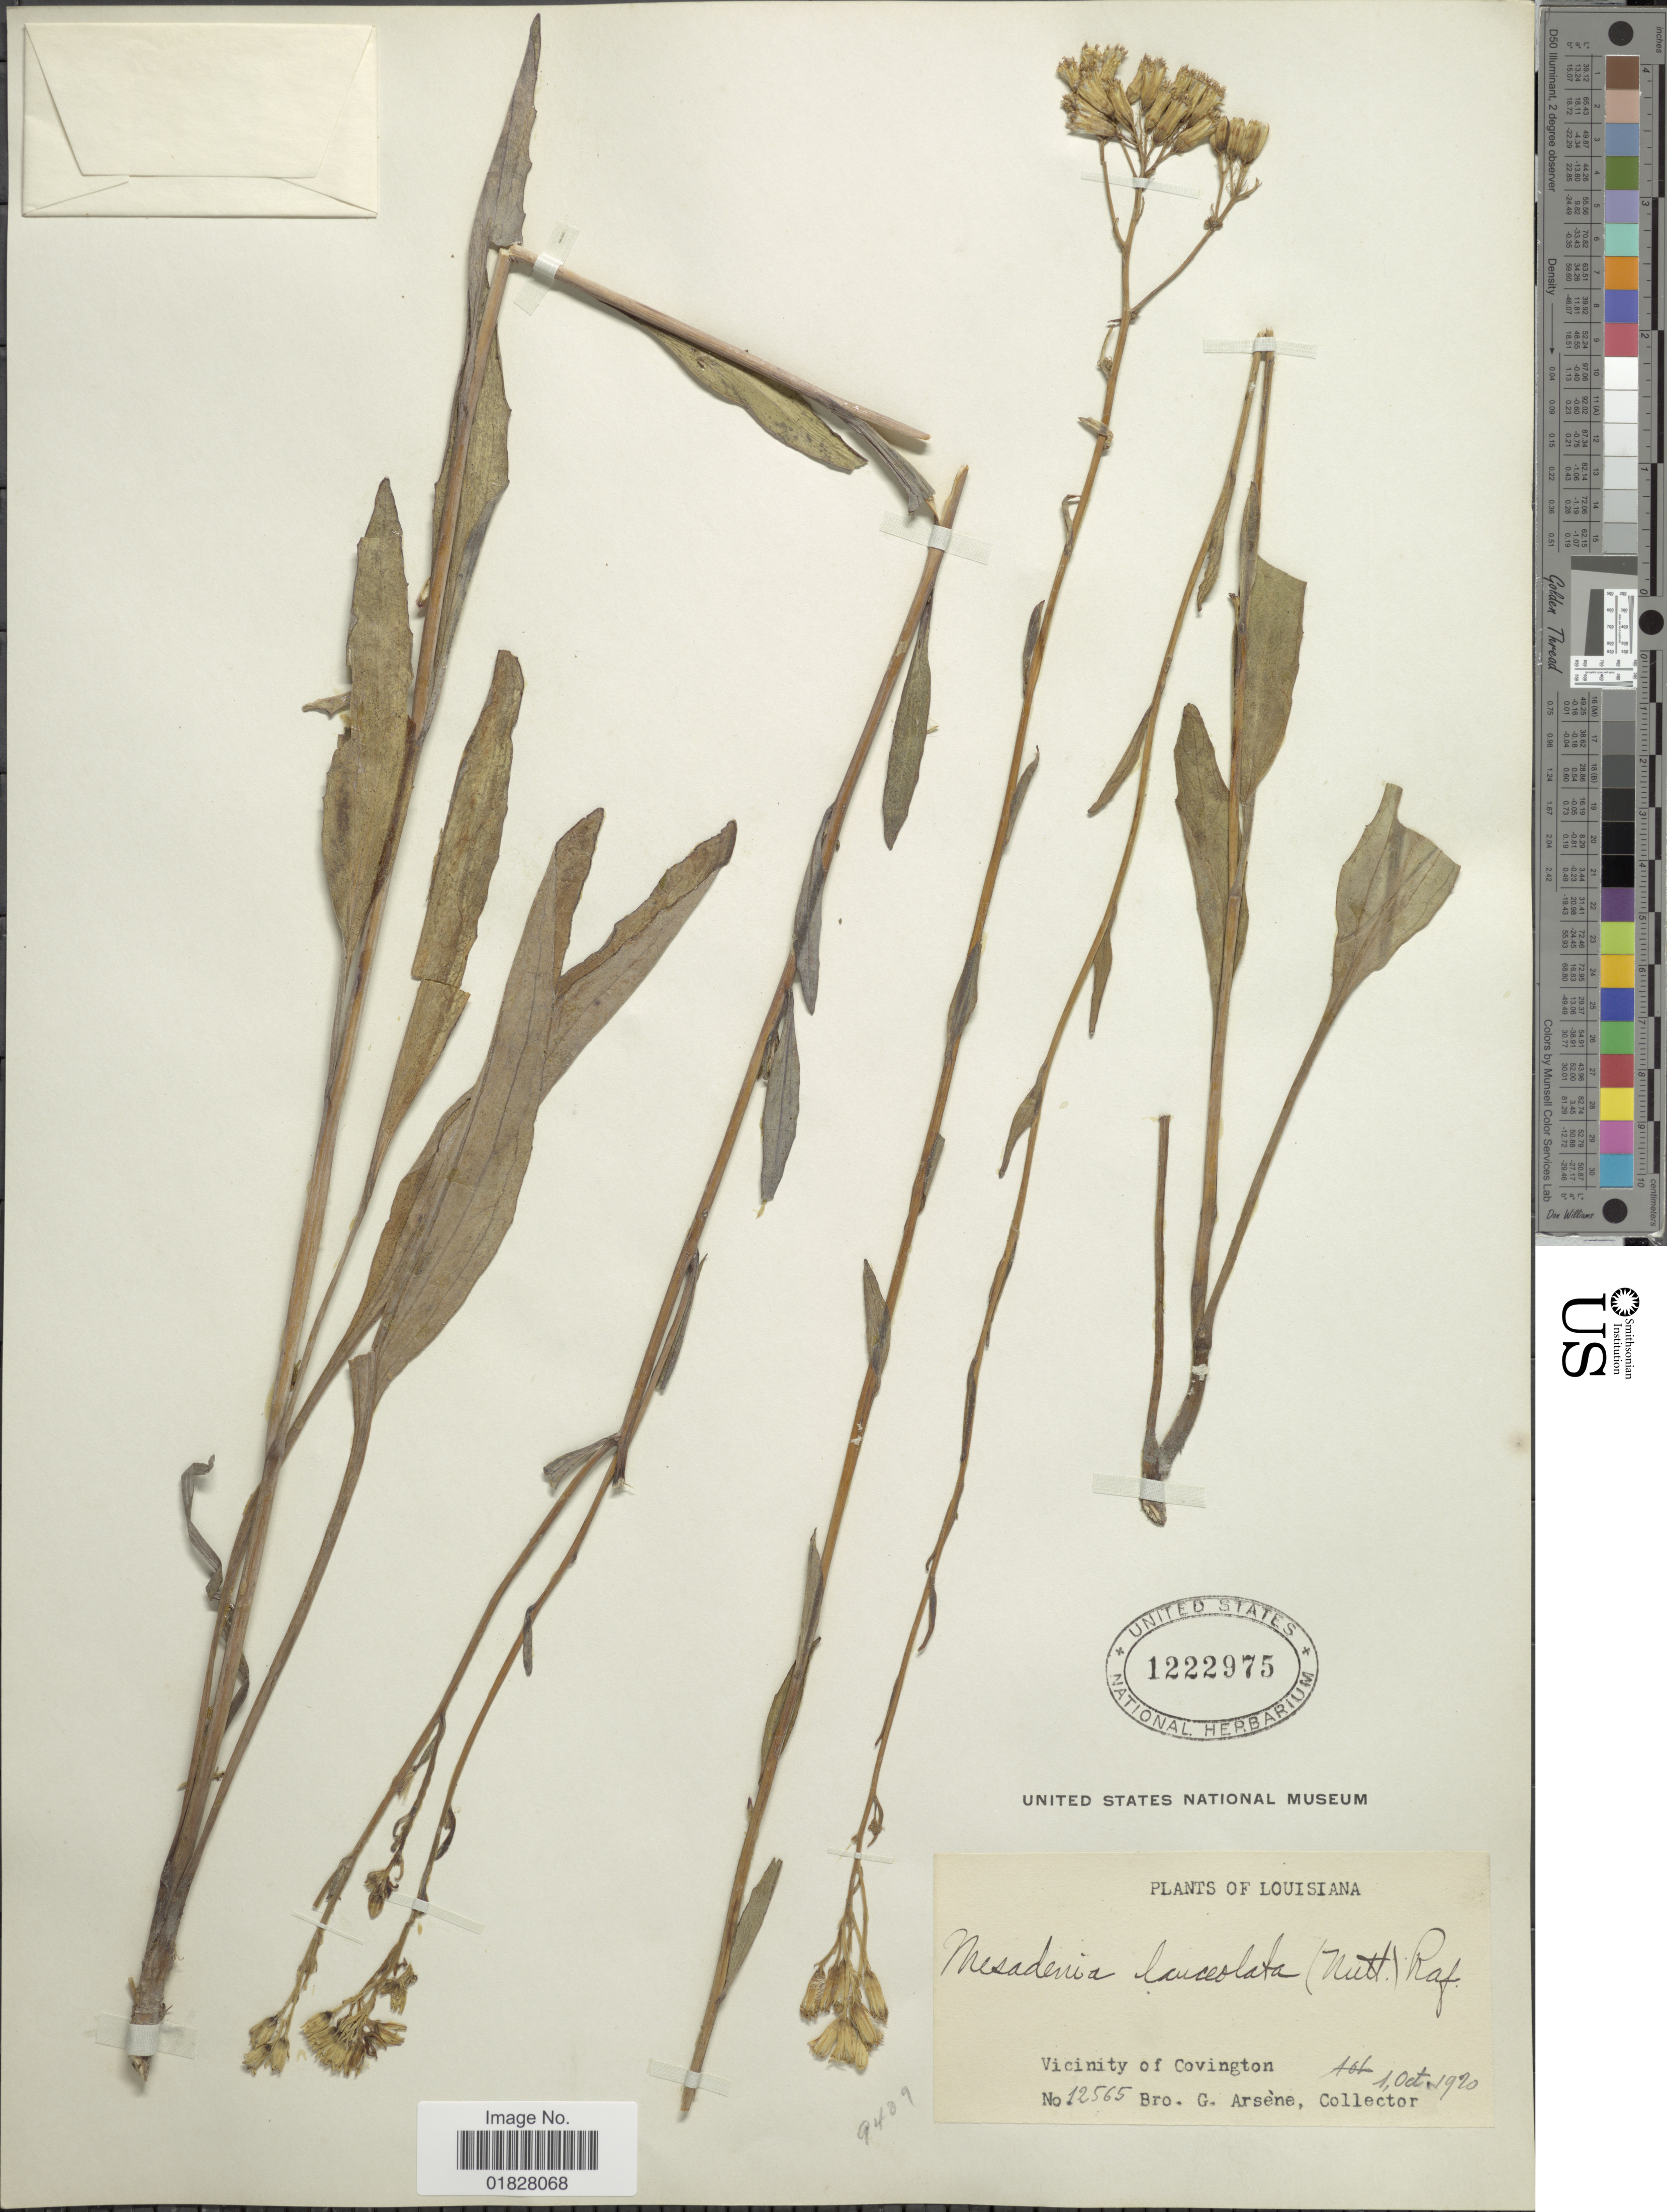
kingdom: Plantae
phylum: Tracheophyta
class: Magnoliopsida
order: Asterales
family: Asteraceae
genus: Arnoglossum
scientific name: Arnoglossum ovatum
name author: (Walter) H. Rob.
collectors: Bro. G. Arsène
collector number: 12565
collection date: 1920-10-01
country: United States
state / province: Louisiana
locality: Vicinity of Covington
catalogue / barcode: US 1222975